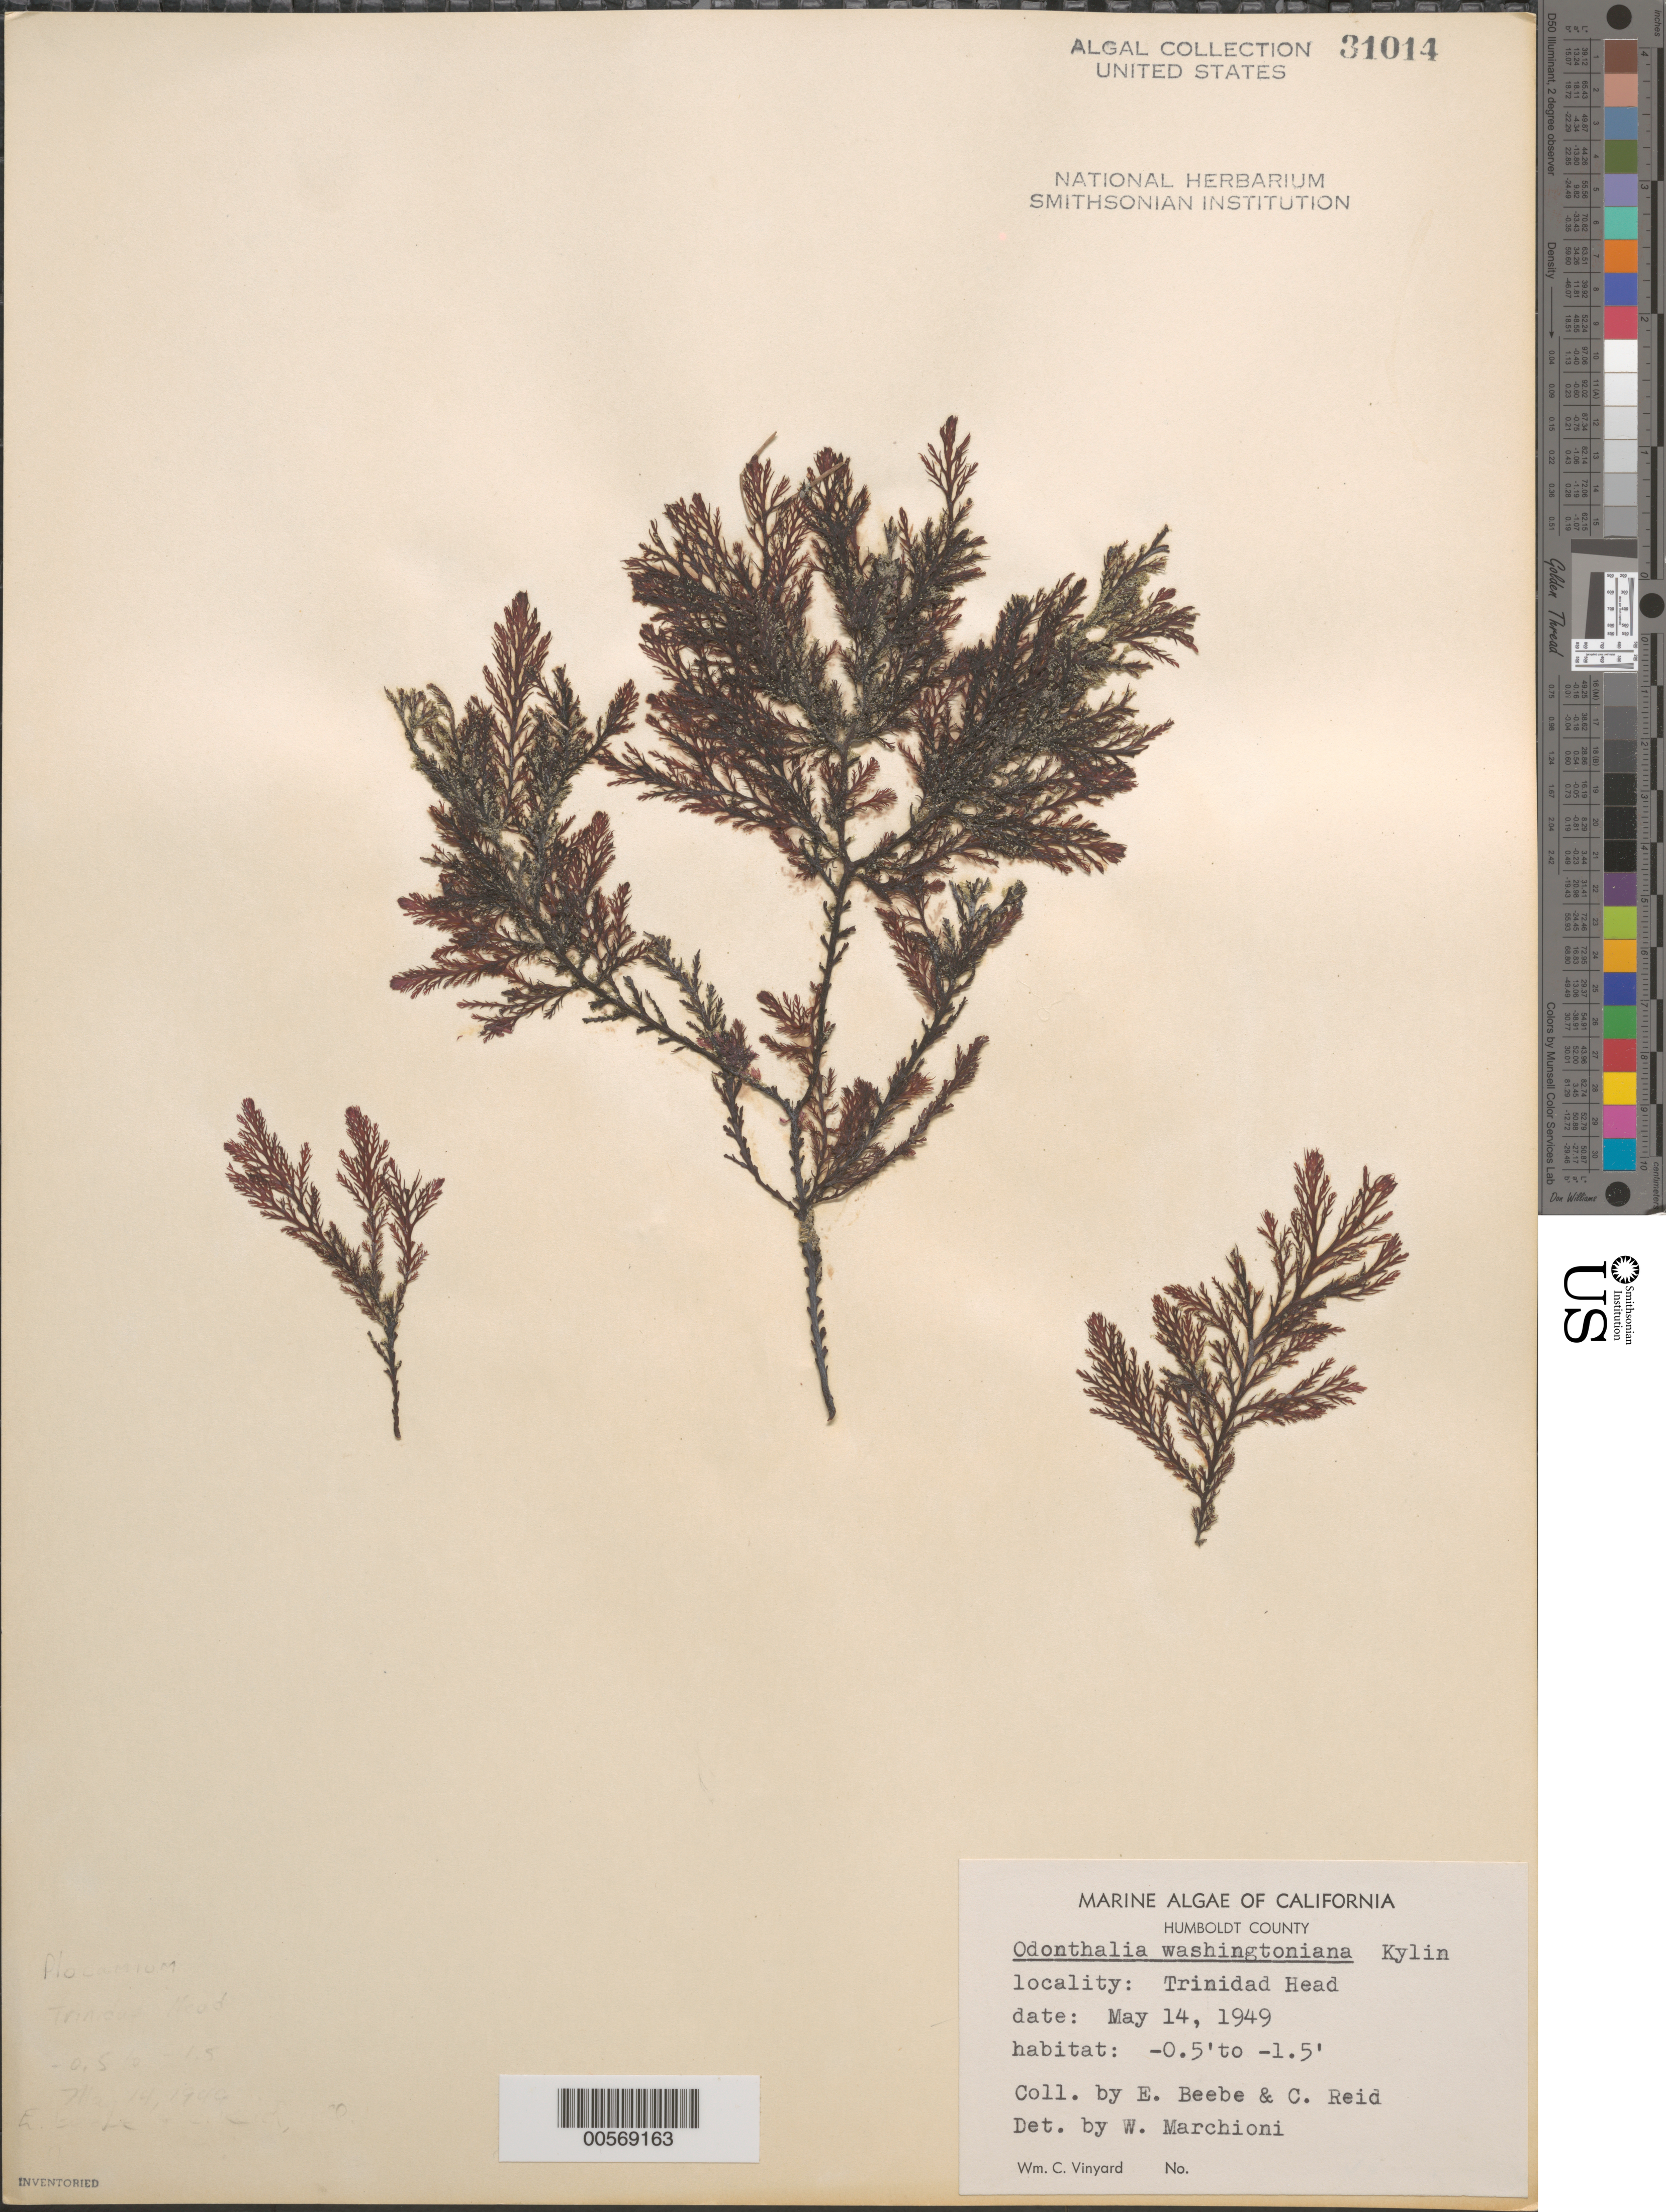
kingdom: Plantae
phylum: Rhodophyta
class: Florideophyceae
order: Ceramiales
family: Rhodomelaceae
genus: Odonthalia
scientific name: Odonthalia washingtoniensis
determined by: Marchioni, W.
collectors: E. Beebe & C. Reid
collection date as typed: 14 May 1949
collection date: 1949-05-14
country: United States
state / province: California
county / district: Humboldt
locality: Trinidad Head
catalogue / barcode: US 31014